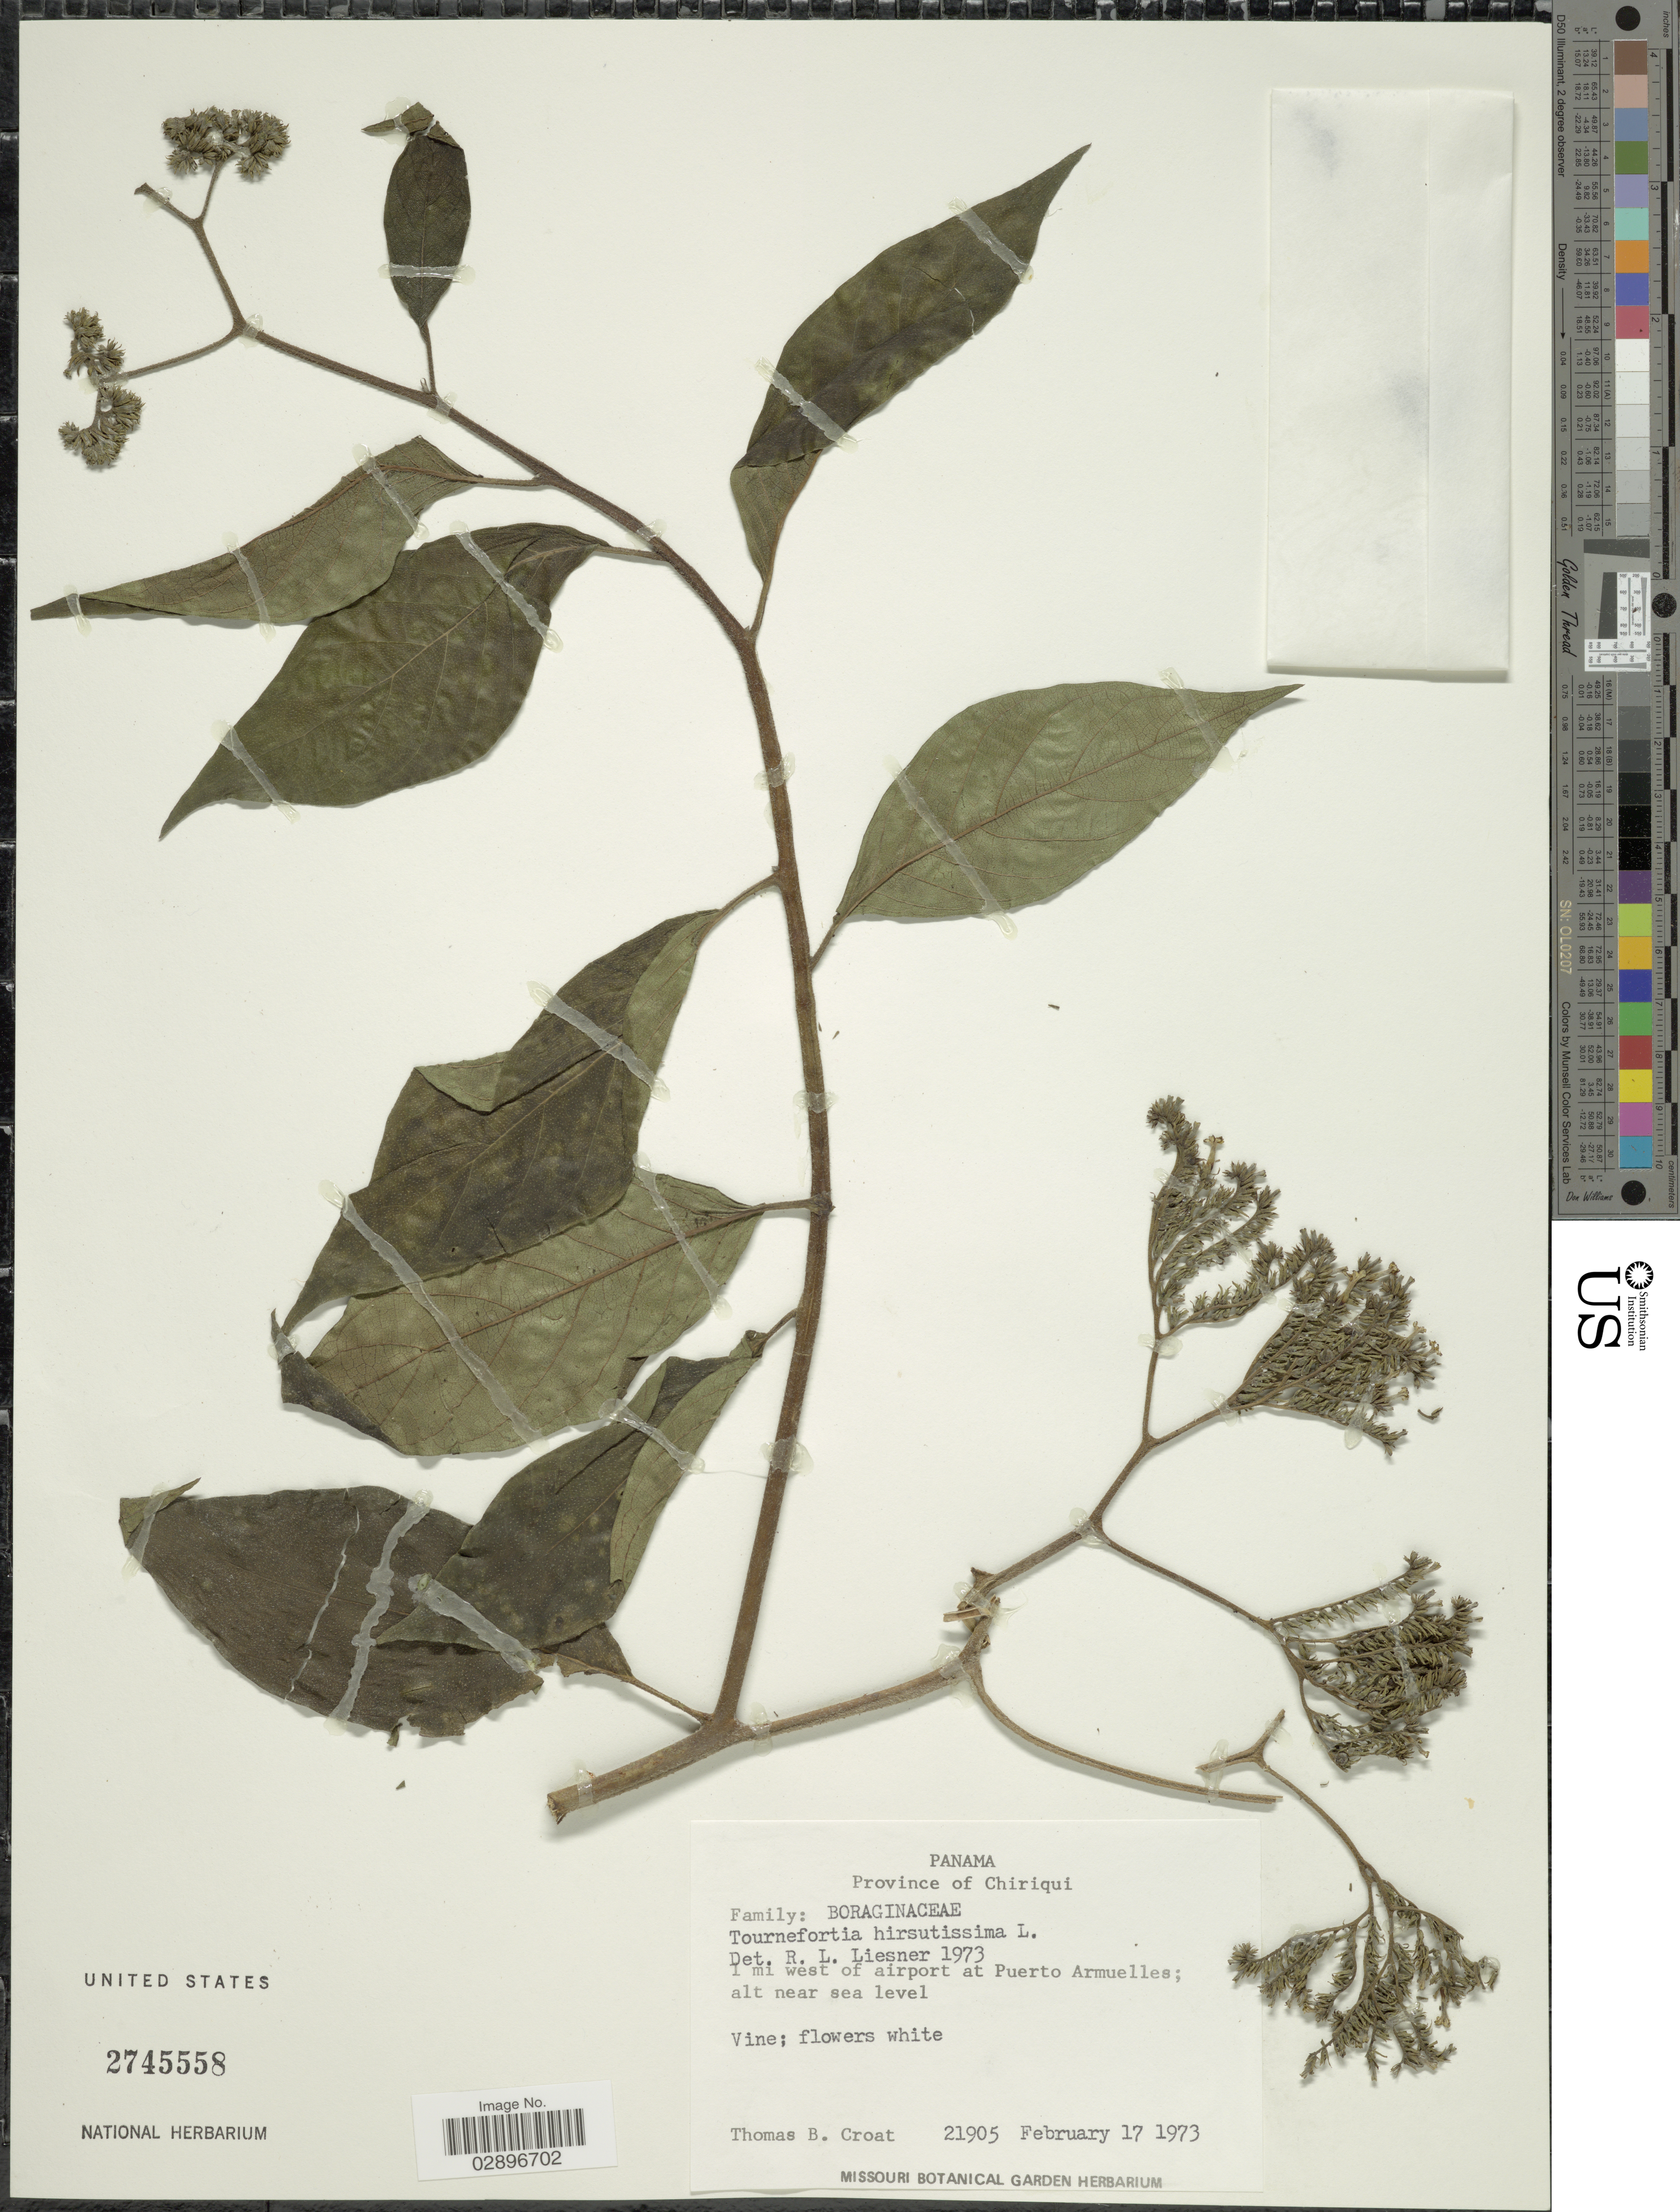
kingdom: Plantae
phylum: Tracheophyta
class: Magnoliopsida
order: Boraginales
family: Heliotropiaceae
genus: Tournefortia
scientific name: Tournefortia hirsutissima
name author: L.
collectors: T. B. Croat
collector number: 21905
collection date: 1973-02-17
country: Panama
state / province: Chiriqui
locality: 1 mi west of airport at Puerto Armuelles.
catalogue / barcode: US 2745558